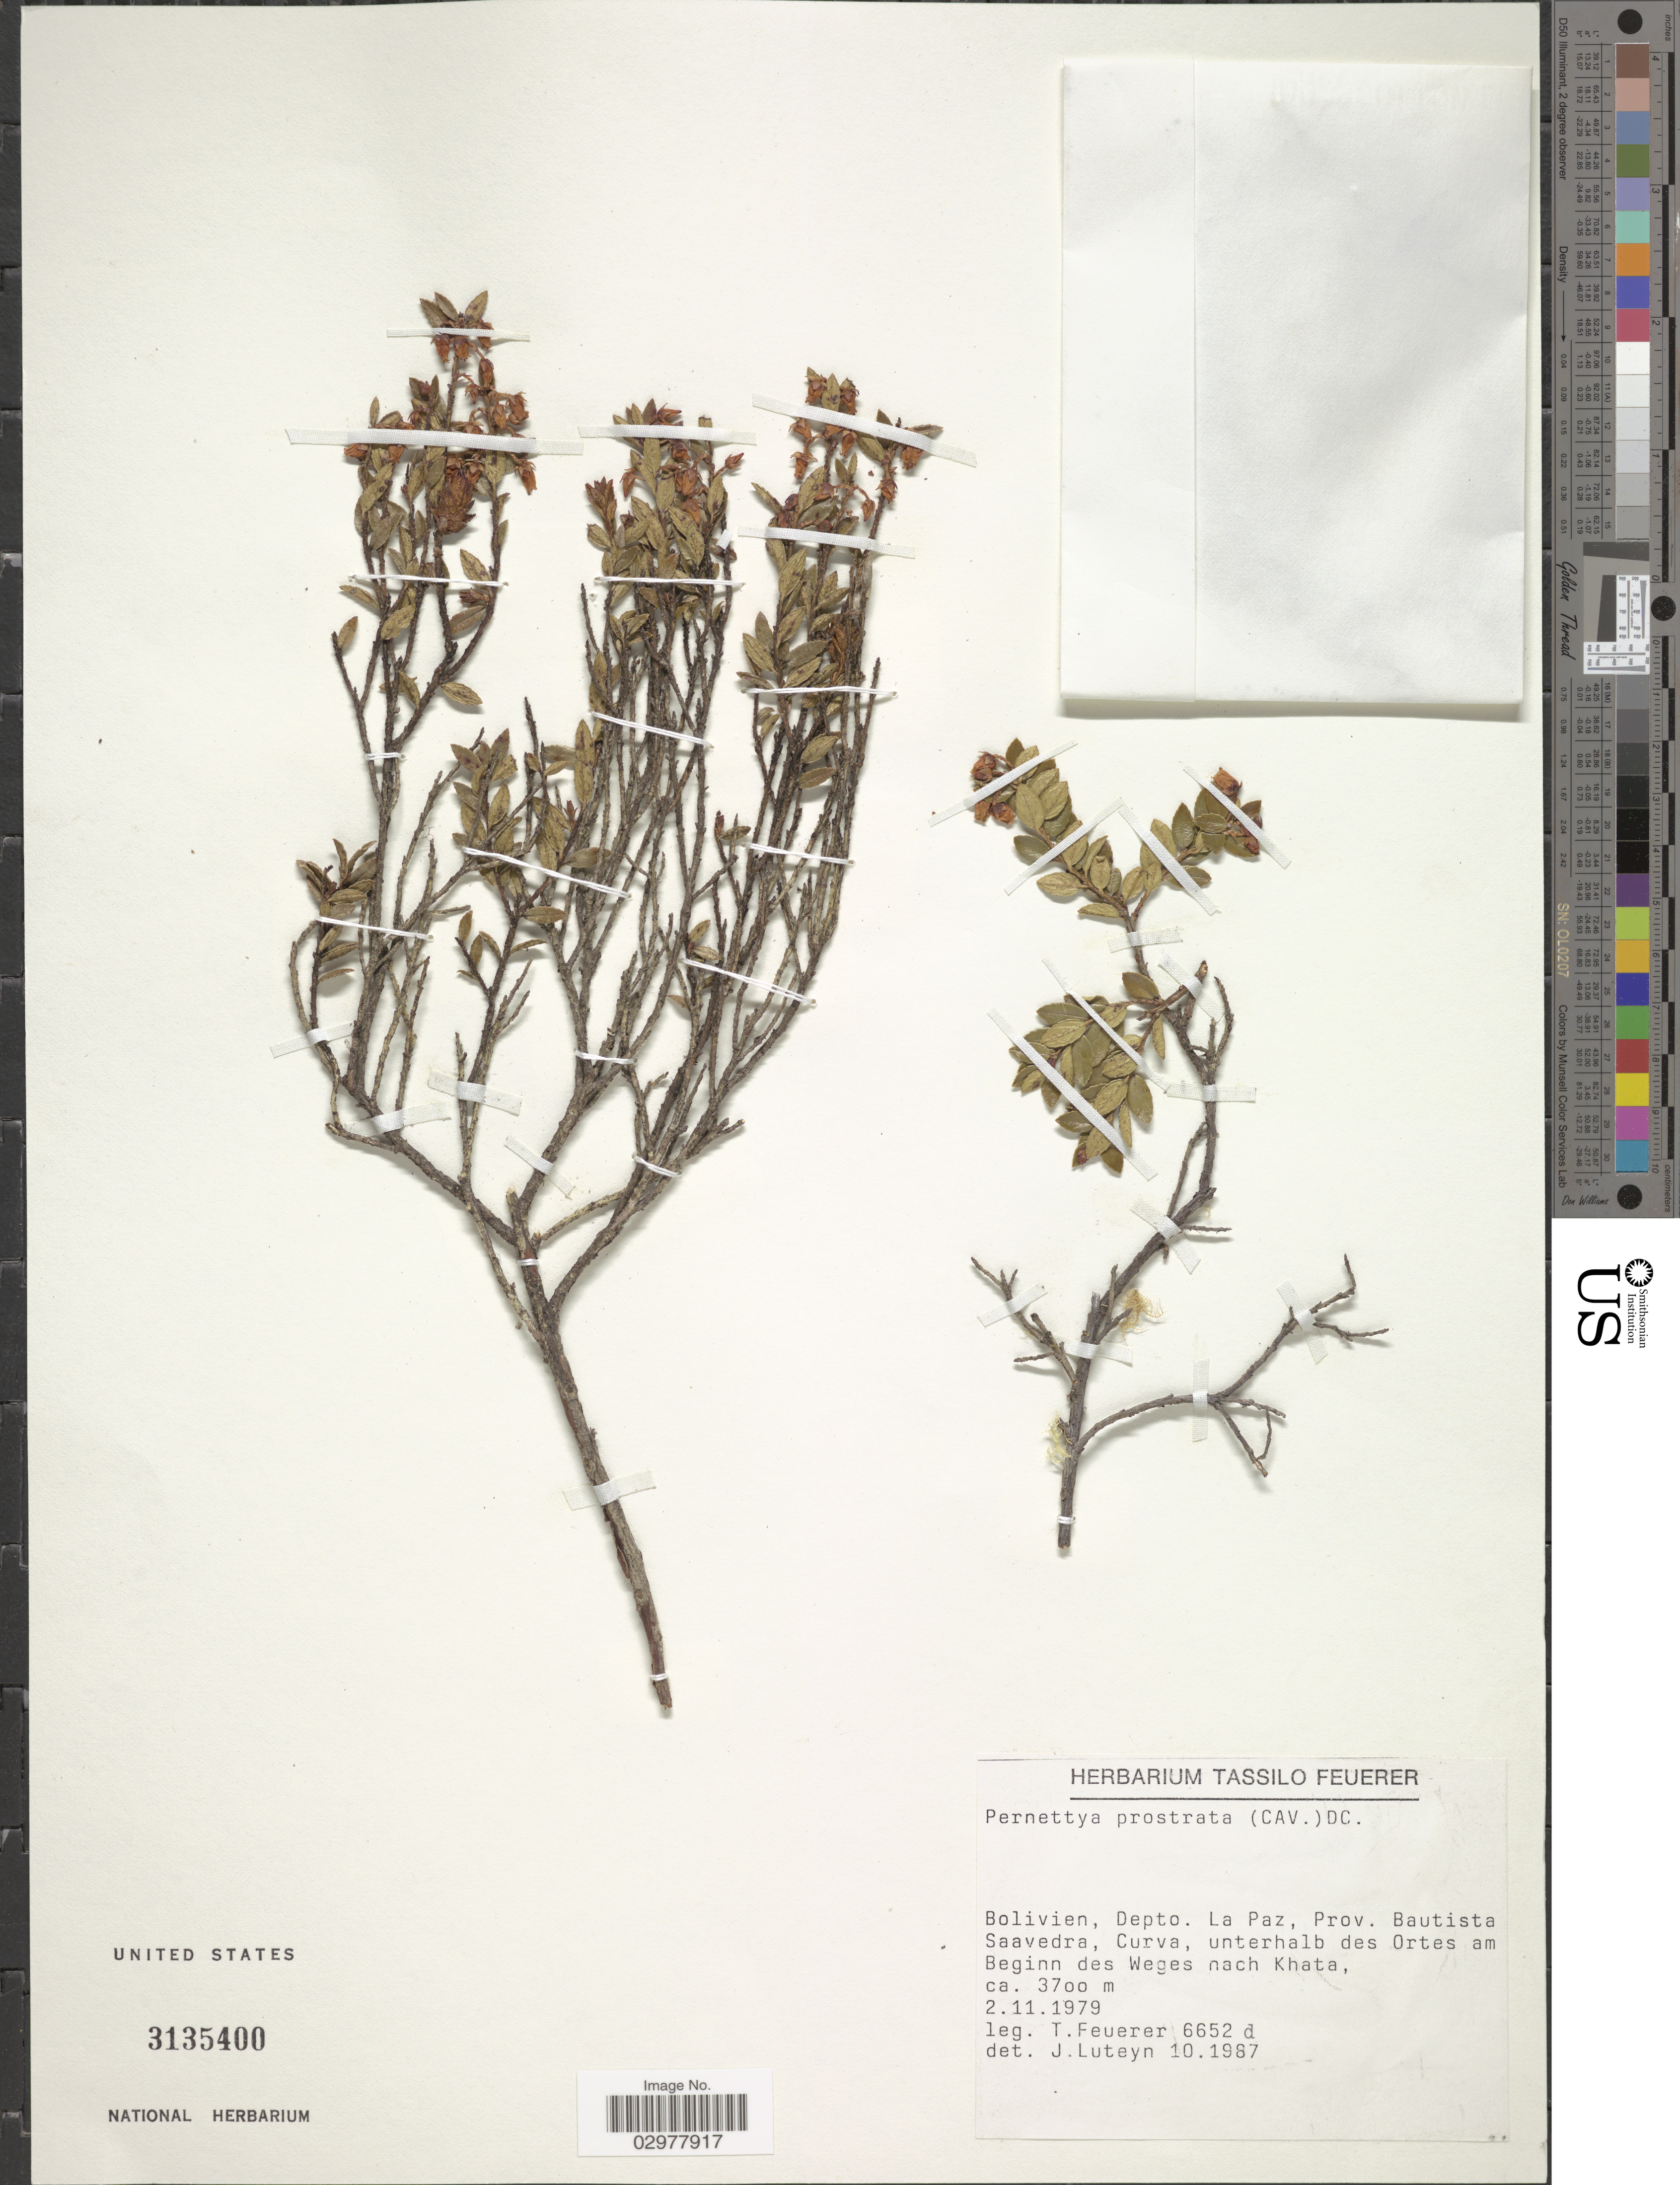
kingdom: Plantae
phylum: Tracheophyta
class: Magnoliopsida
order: Ericales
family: Ericaceae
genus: Pernettya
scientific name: Pernettya prostrata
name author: (Cav.) DC.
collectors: T. Feuerer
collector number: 6652d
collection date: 1979-11-02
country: Bolivia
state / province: La Paz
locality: Depto. La Paz, Prov. Bautista Saavedra, Curva, unterhalb des Ortes am Beginn des Weges nach Khata.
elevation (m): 3700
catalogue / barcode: US 3135400